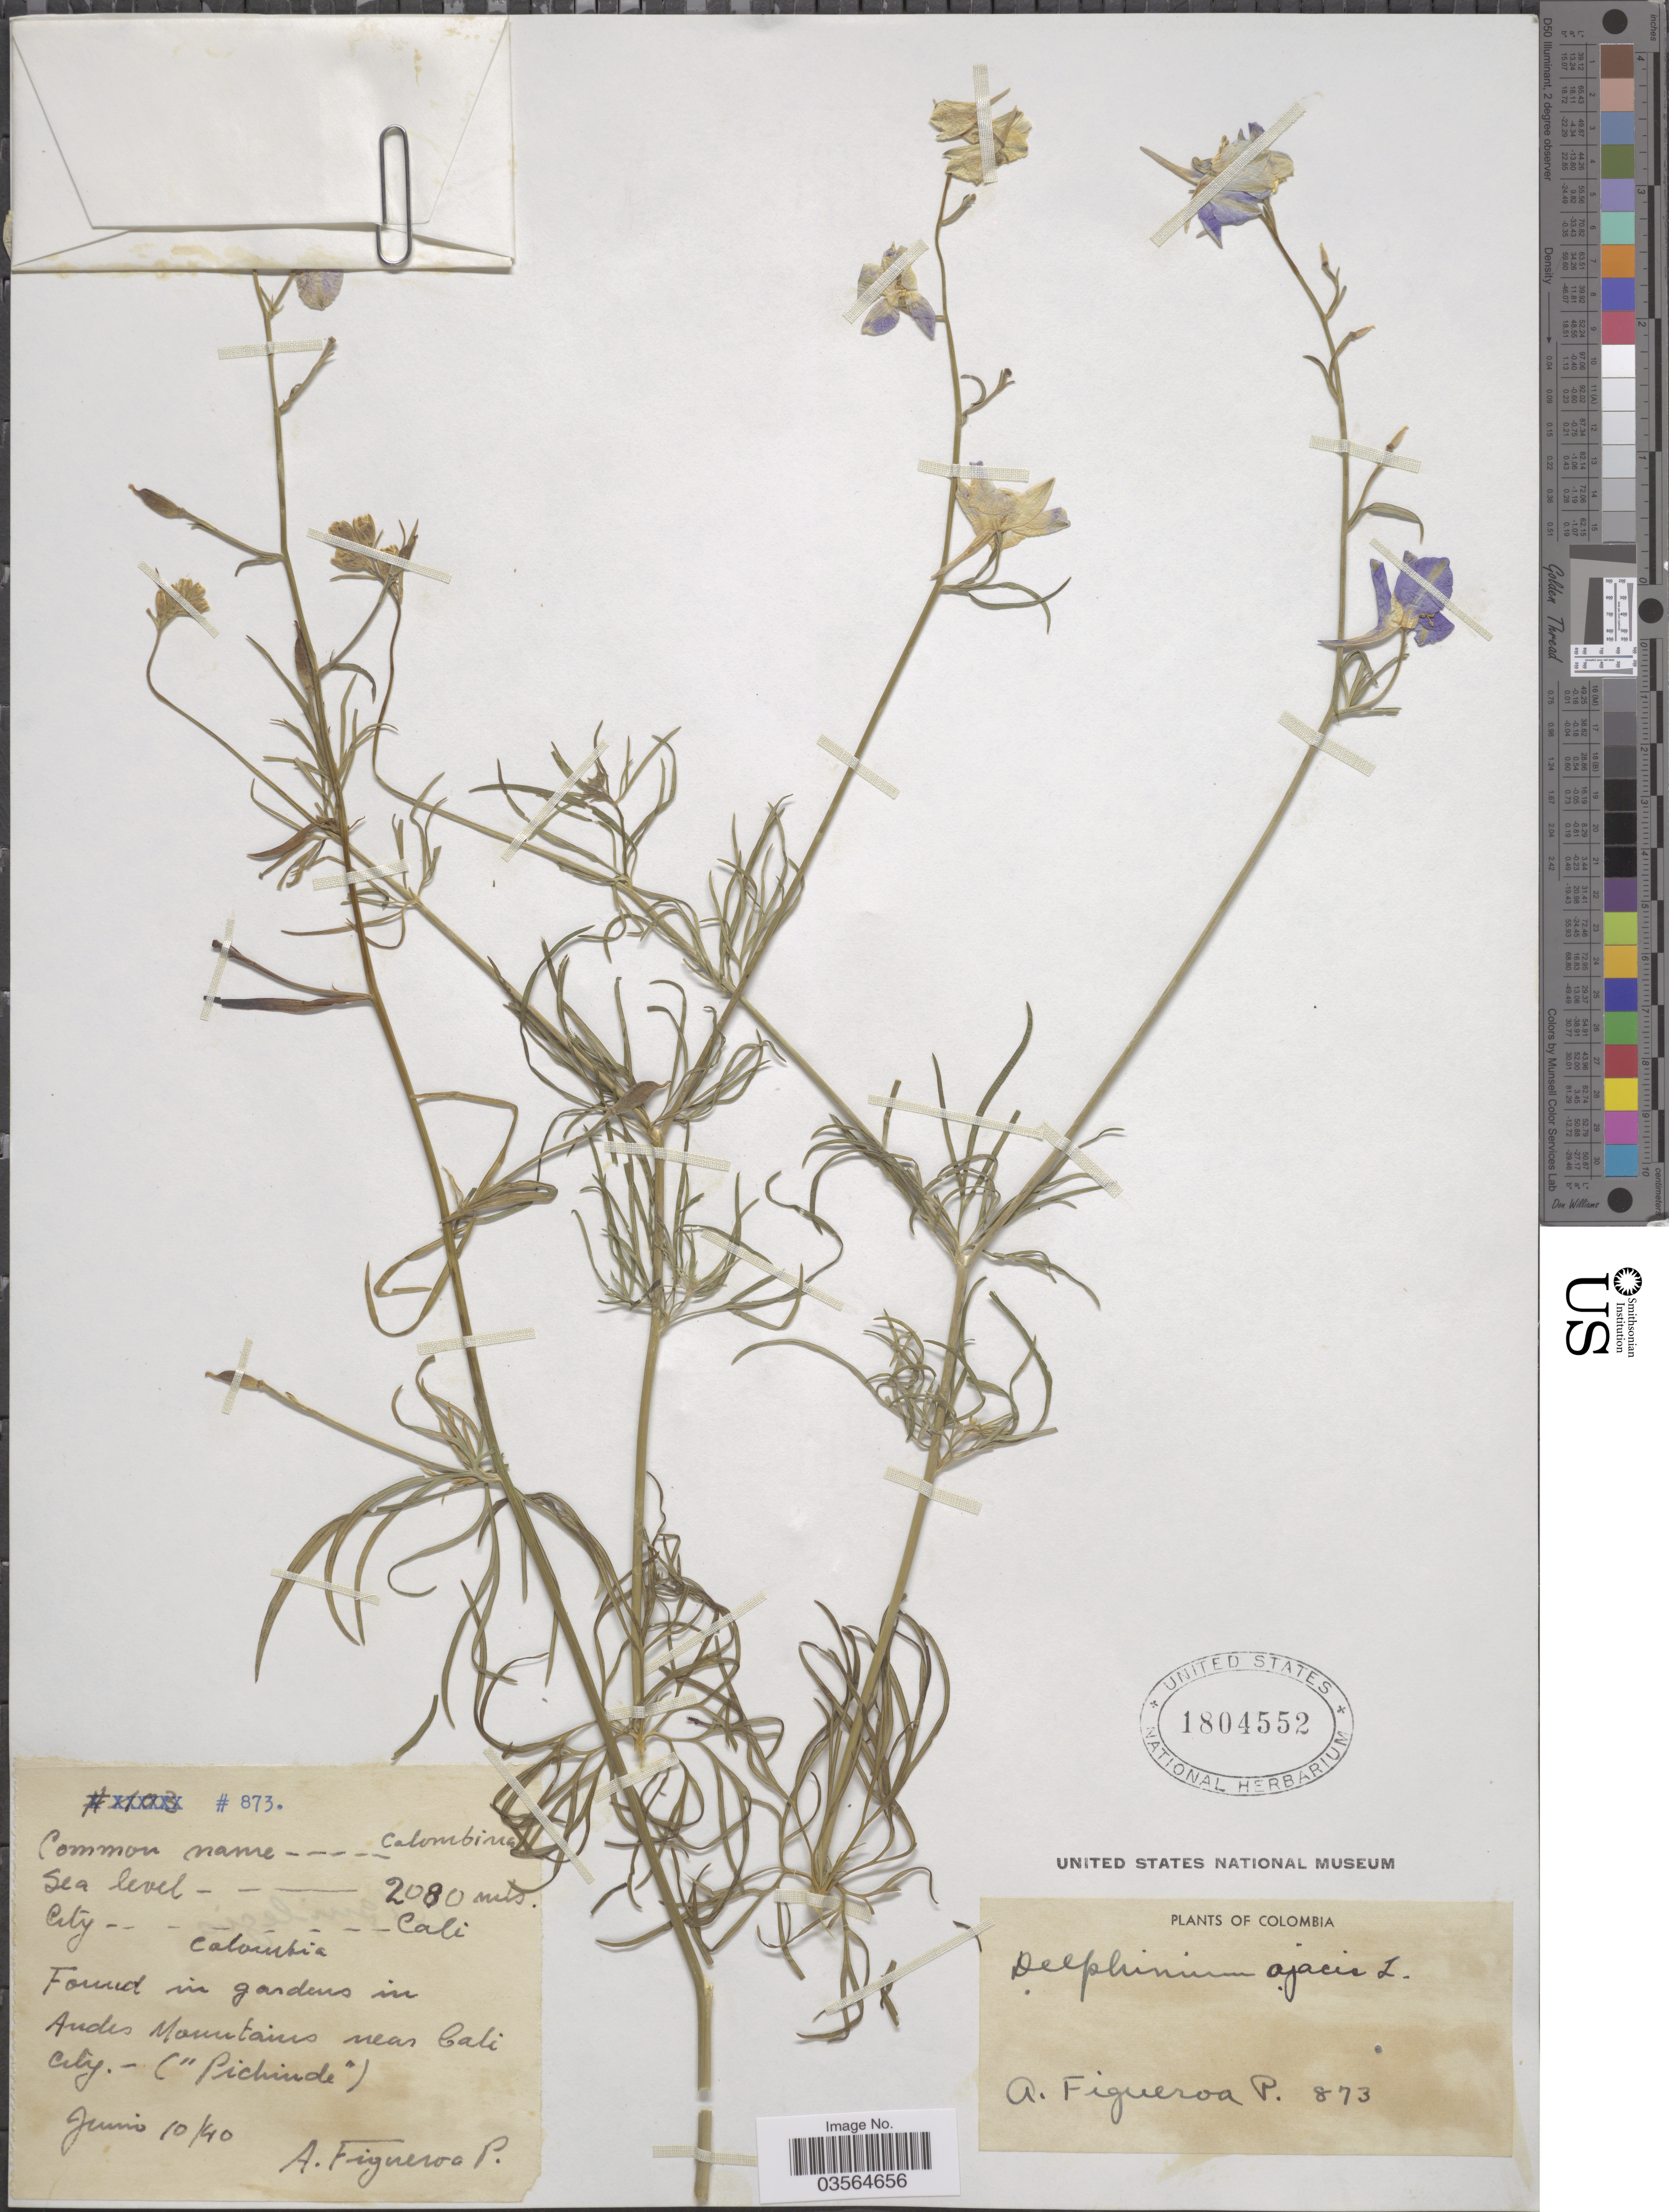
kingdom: Plantae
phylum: Tracheophyta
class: Magnoliopsida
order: Ranunculales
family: Ranunculaceae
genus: Delphinium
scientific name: Delphinium ambiguum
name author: L.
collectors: A. Figueroa-Potes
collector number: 873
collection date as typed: Transcribed d/m/y: 10/6/40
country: Colombia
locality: Andes Mountains near Cali City. - ("Pichinde").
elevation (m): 2080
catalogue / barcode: US 1804552